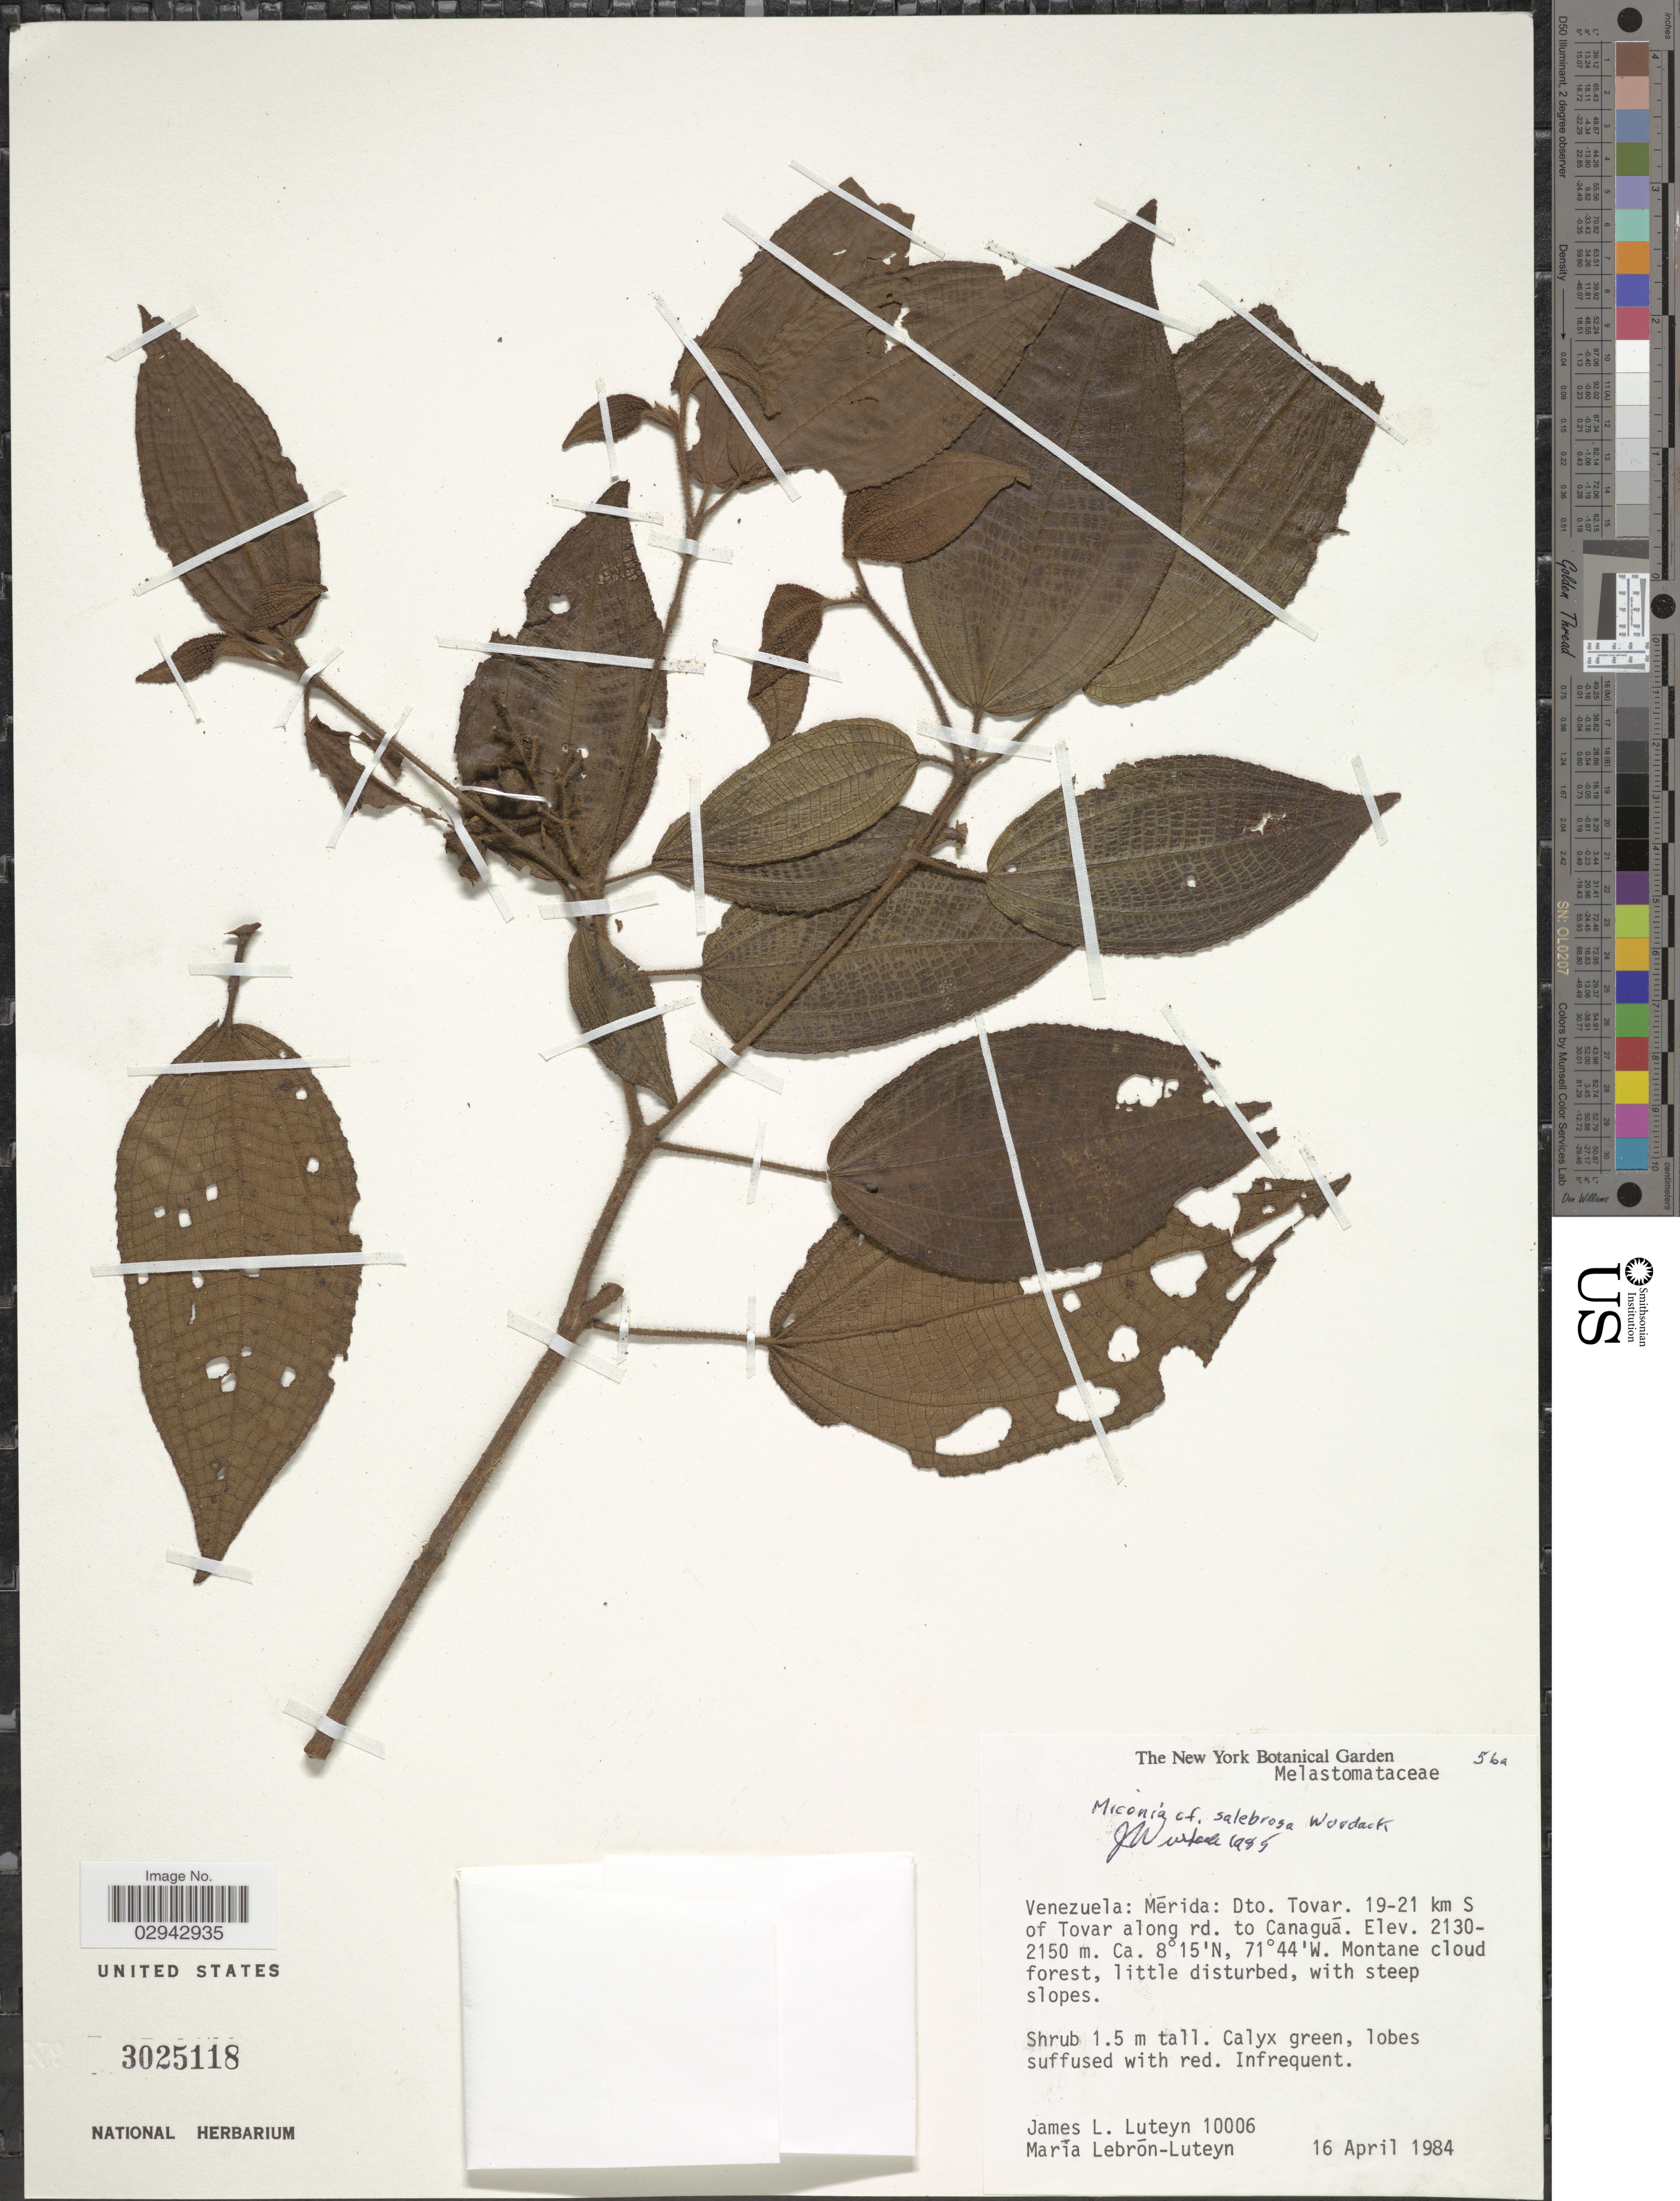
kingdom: Plantae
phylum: Tracheophyta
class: Magnoliopsida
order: Myrtales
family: Melastomataceae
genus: Miconia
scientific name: Miconia salebrosa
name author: Wurdack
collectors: J. Luteyn & M. L. Lebrón-Luteyn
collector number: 10006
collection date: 1984-04-16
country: Venezuela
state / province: Mérida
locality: Dto. Tovar. 19-21 km S of Tovar along rd. to Canaguá.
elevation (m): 2130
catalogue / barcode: US 3025118